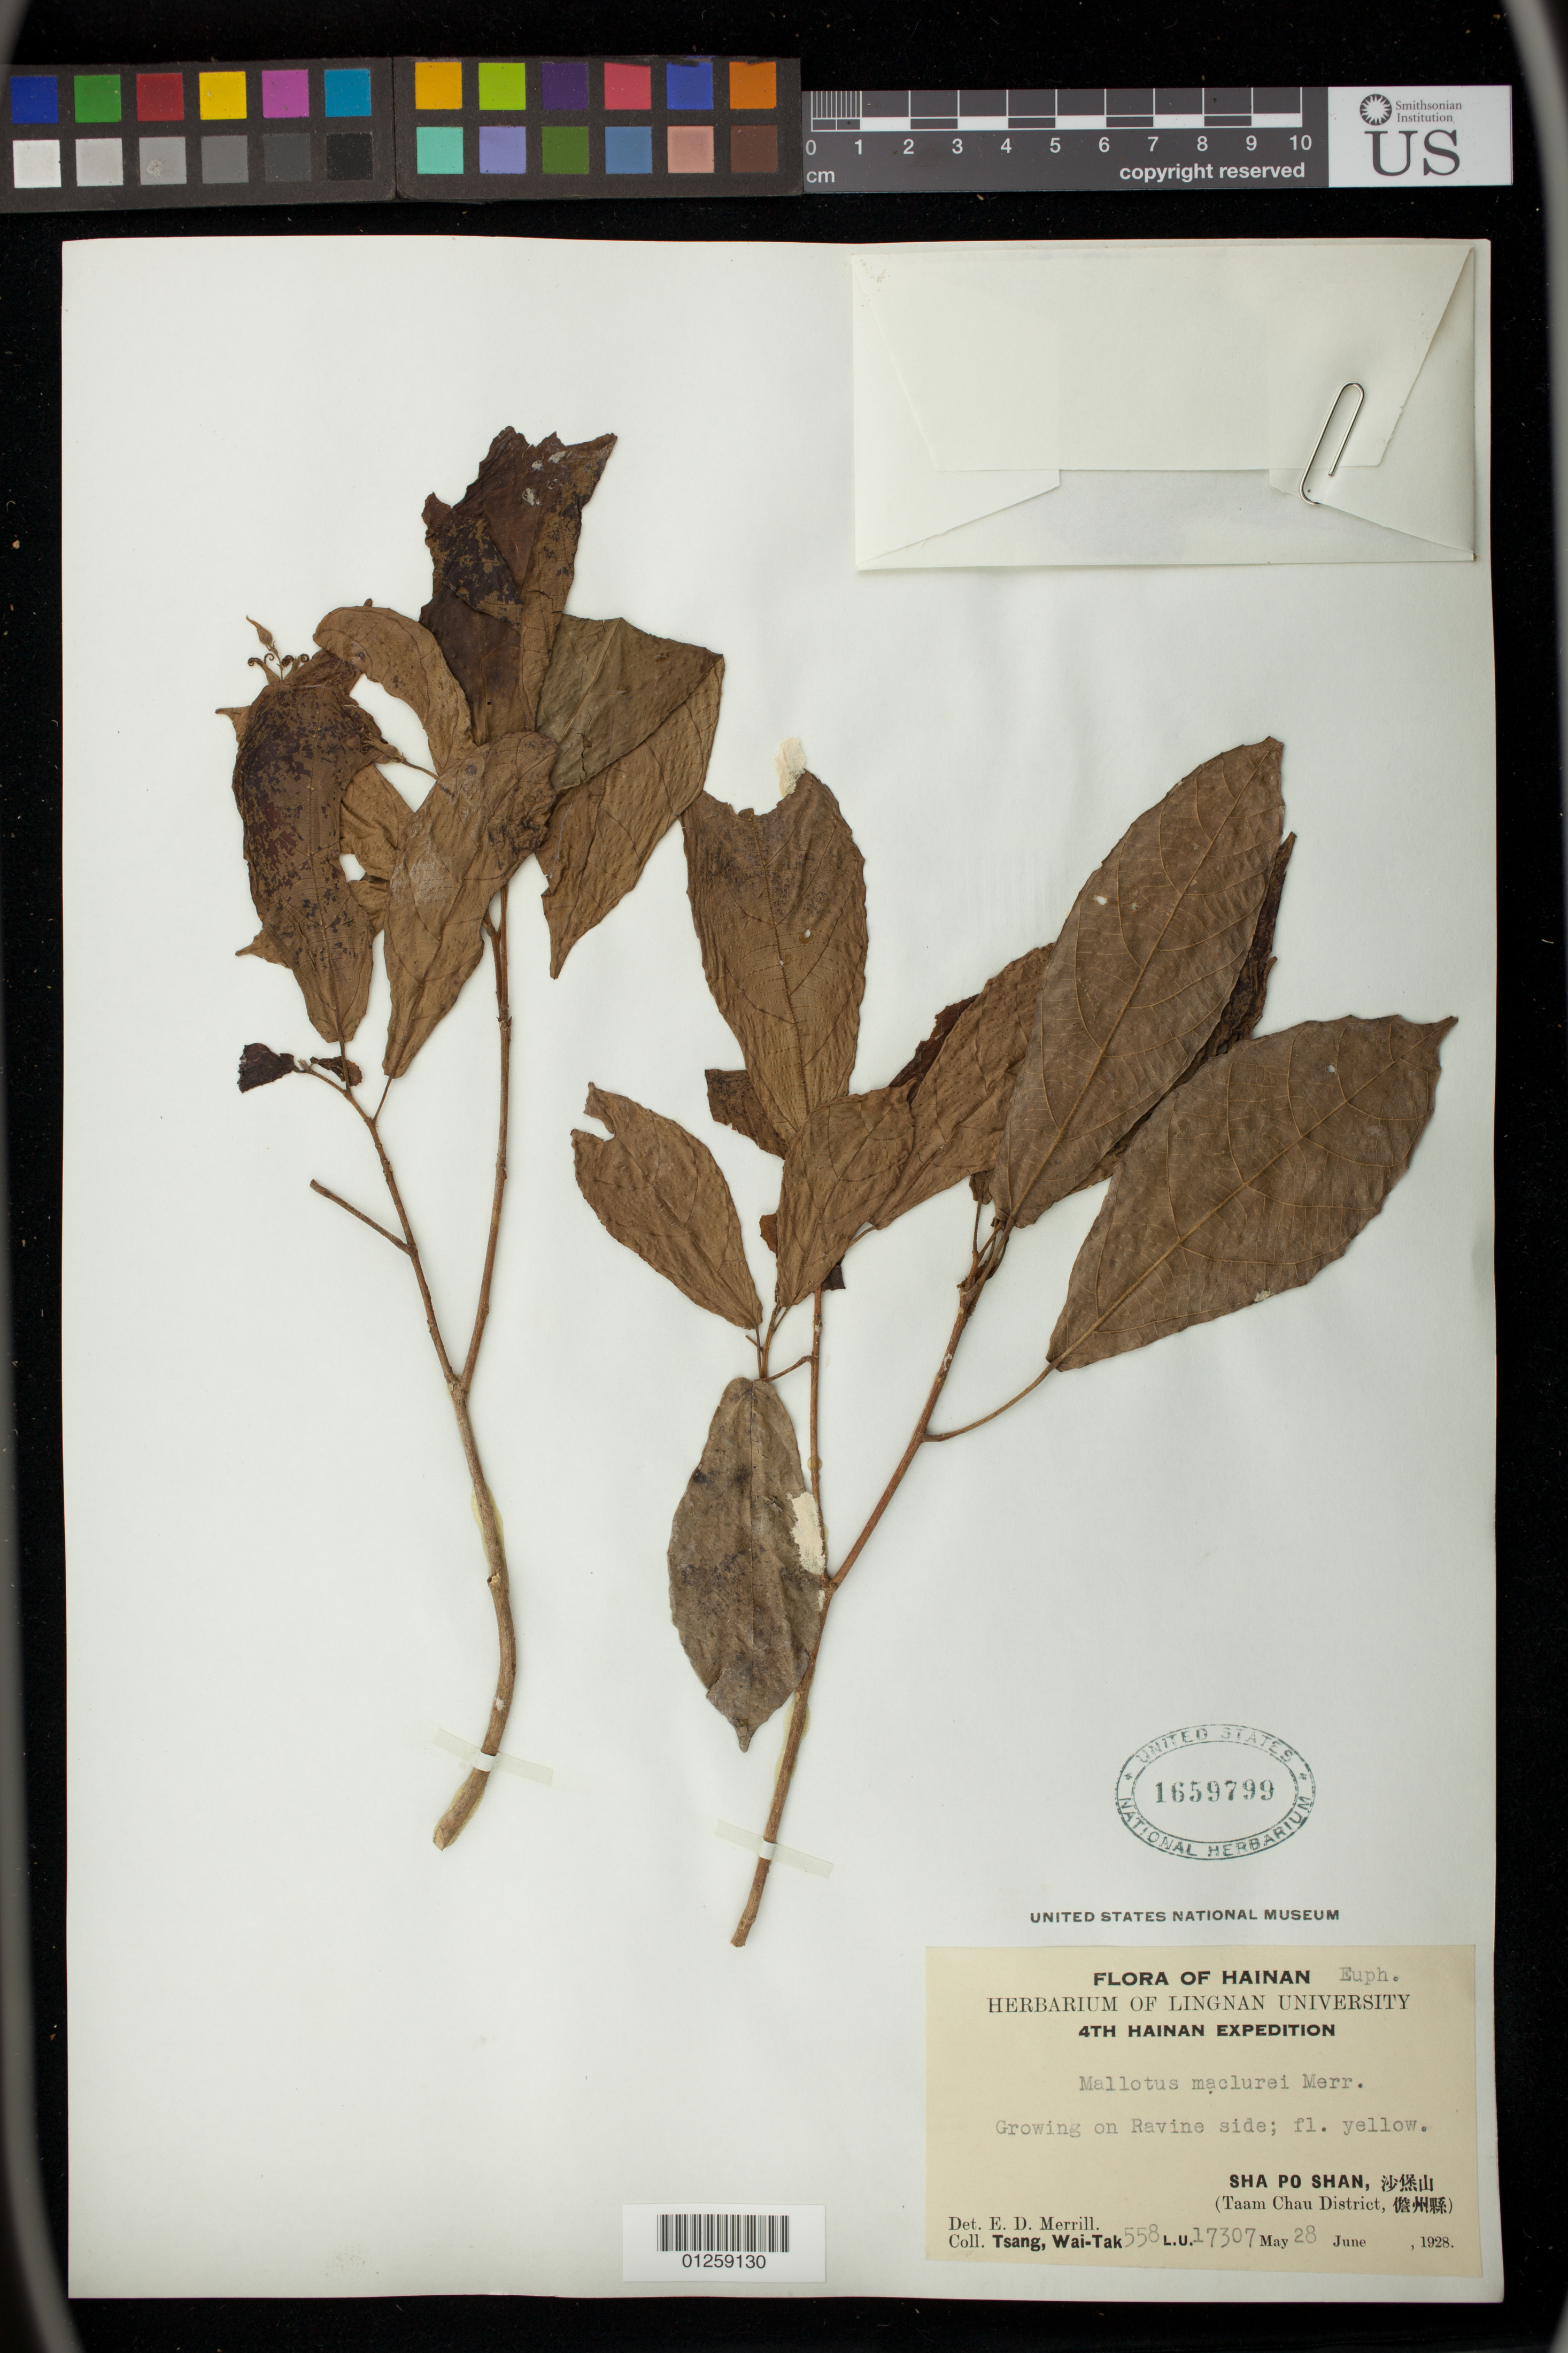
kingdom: Plantae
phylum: Tracheophyta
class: Magnoliopsida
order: Malpighiales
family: Euphorbiaceae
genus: Mallotus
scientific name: Mallotus peltatus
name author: (Geiseler) Müll. Arg.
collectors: W. T. Tsang & L.U.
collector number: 558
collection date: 1928-05-28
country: China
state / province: Hainan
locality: Sha Po Shan, Taam Chau District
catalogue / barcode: US 1659799